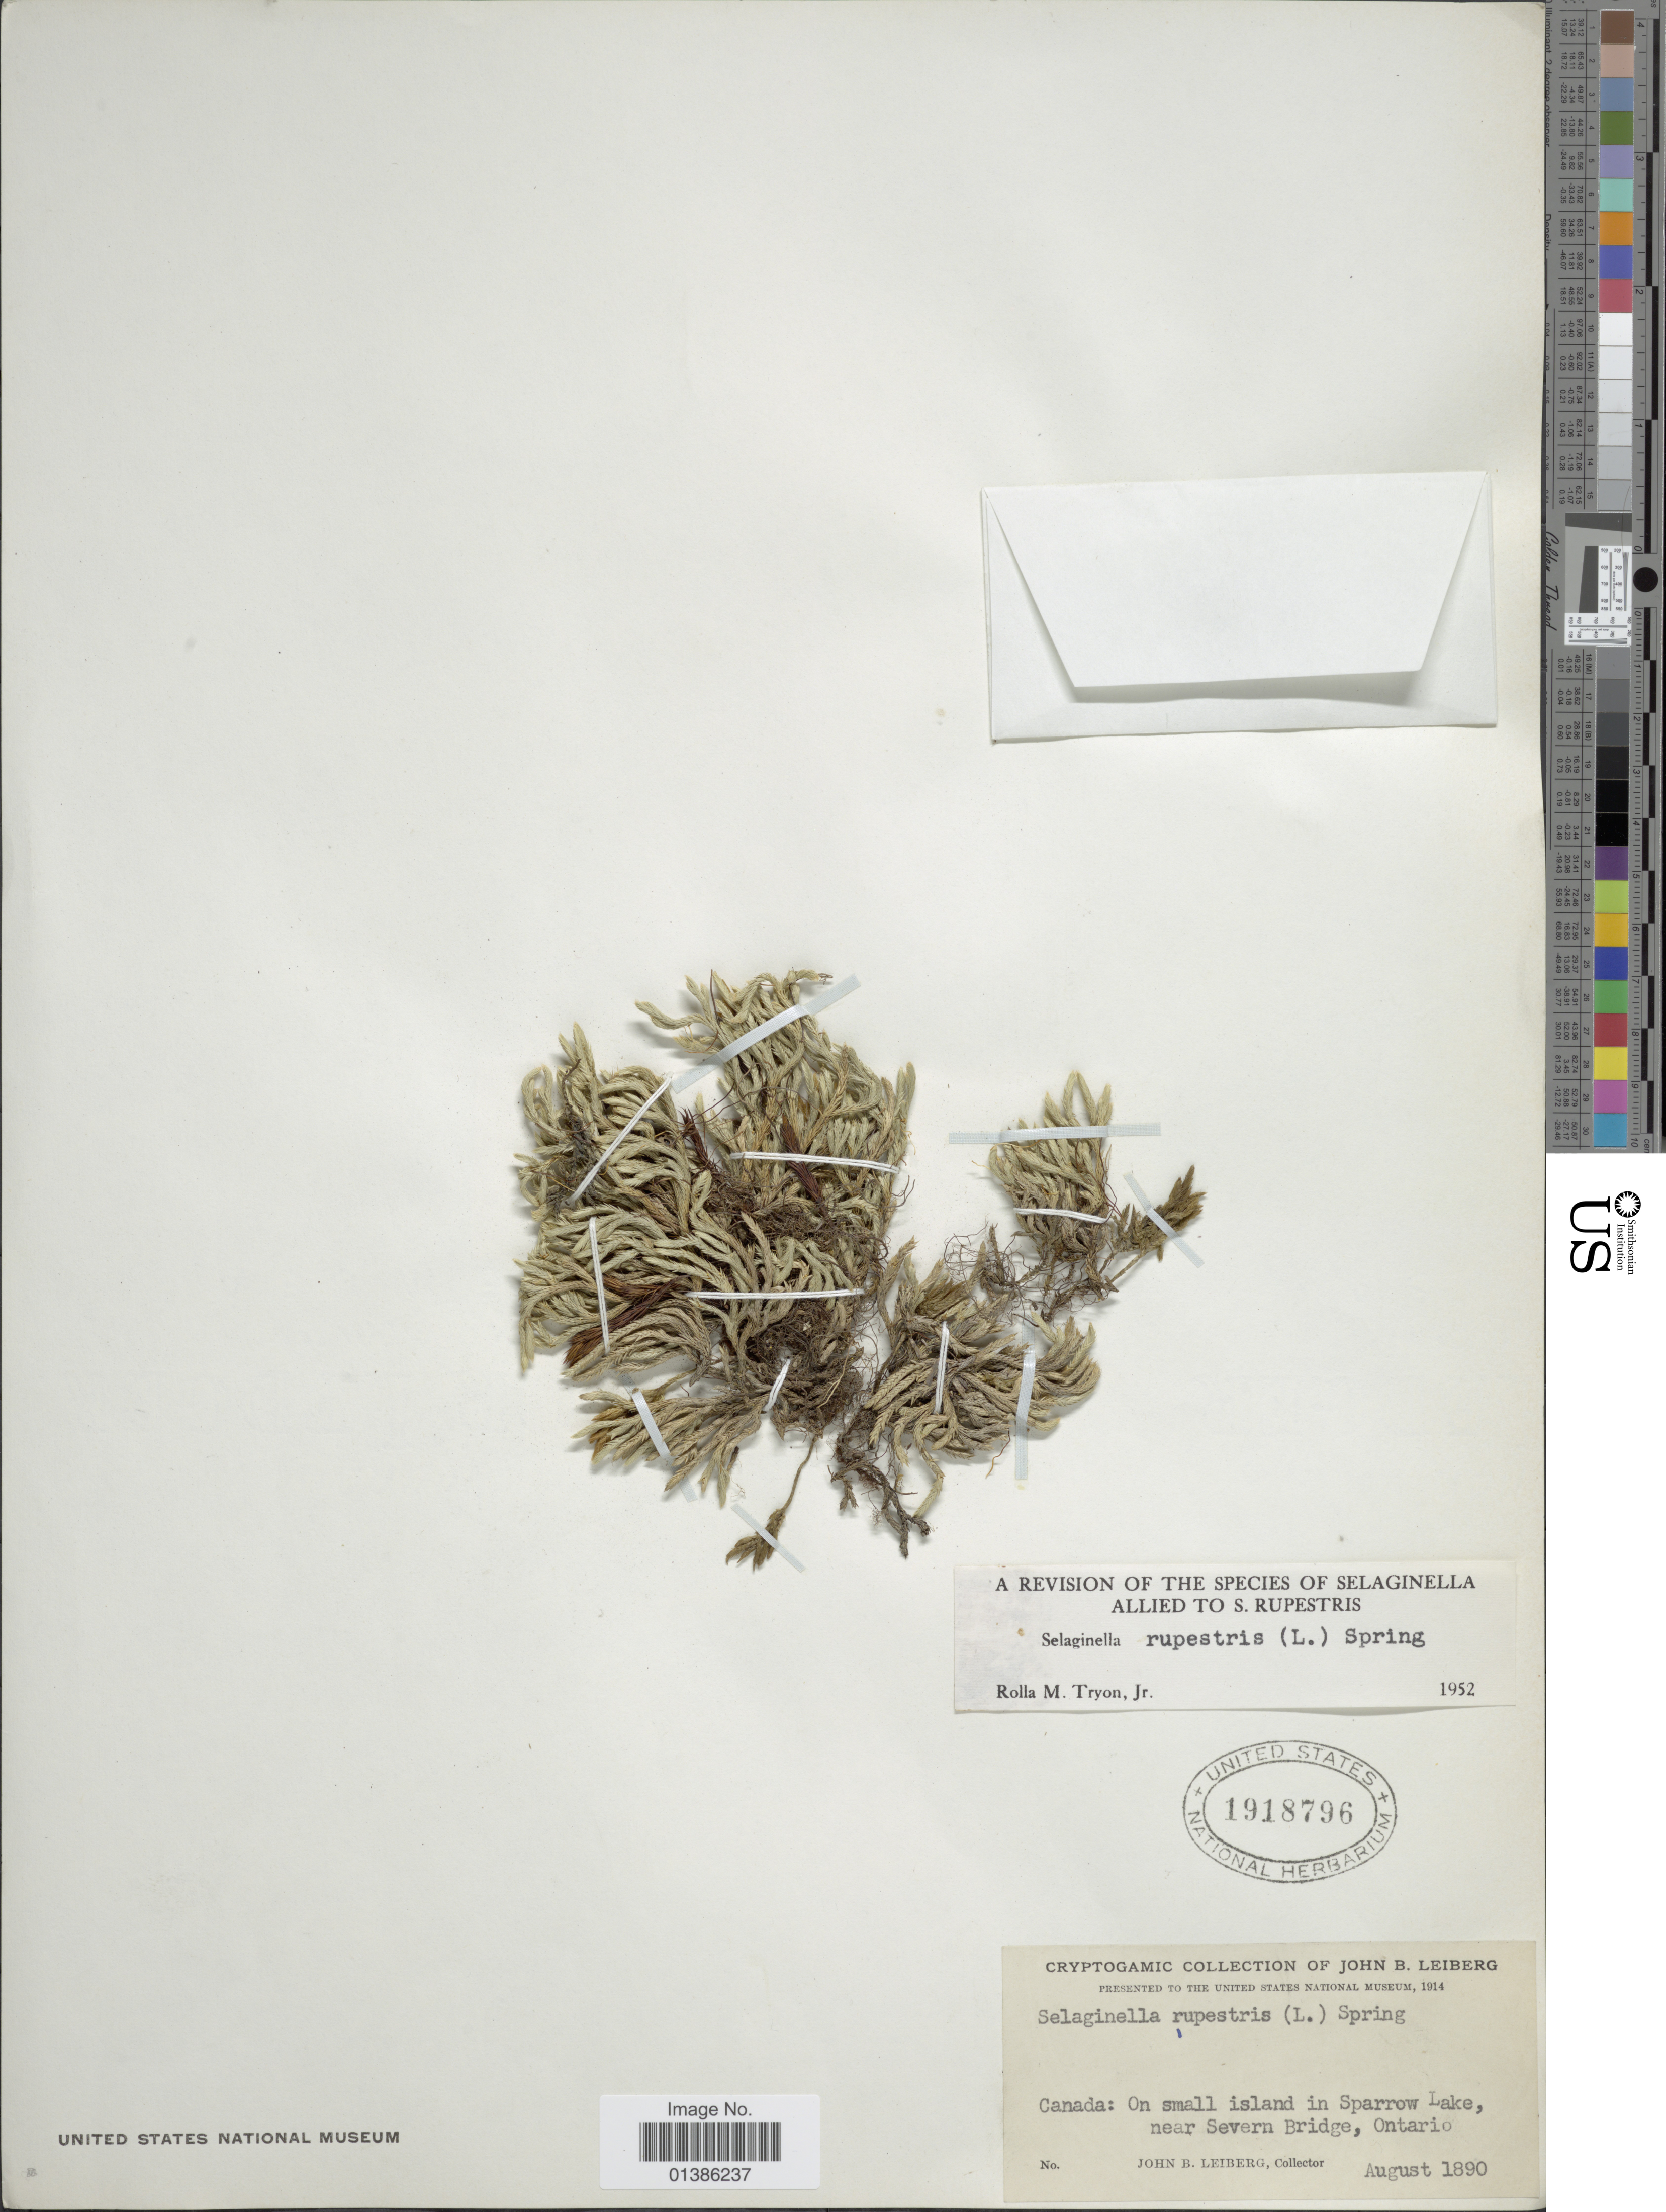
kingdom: Plantae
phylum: Tracheophyta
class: Lycopodiopsida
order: Selaginellales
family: Selaginellaceae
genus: Selaginella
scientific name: Selaginella rupestris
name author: (L.) Spring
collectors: J. B. Leiberg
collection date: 1890-08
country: Canada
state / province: Ontario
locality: On small island in Sparrow Lake, near Severn Bridge.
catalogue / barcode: US 1918796